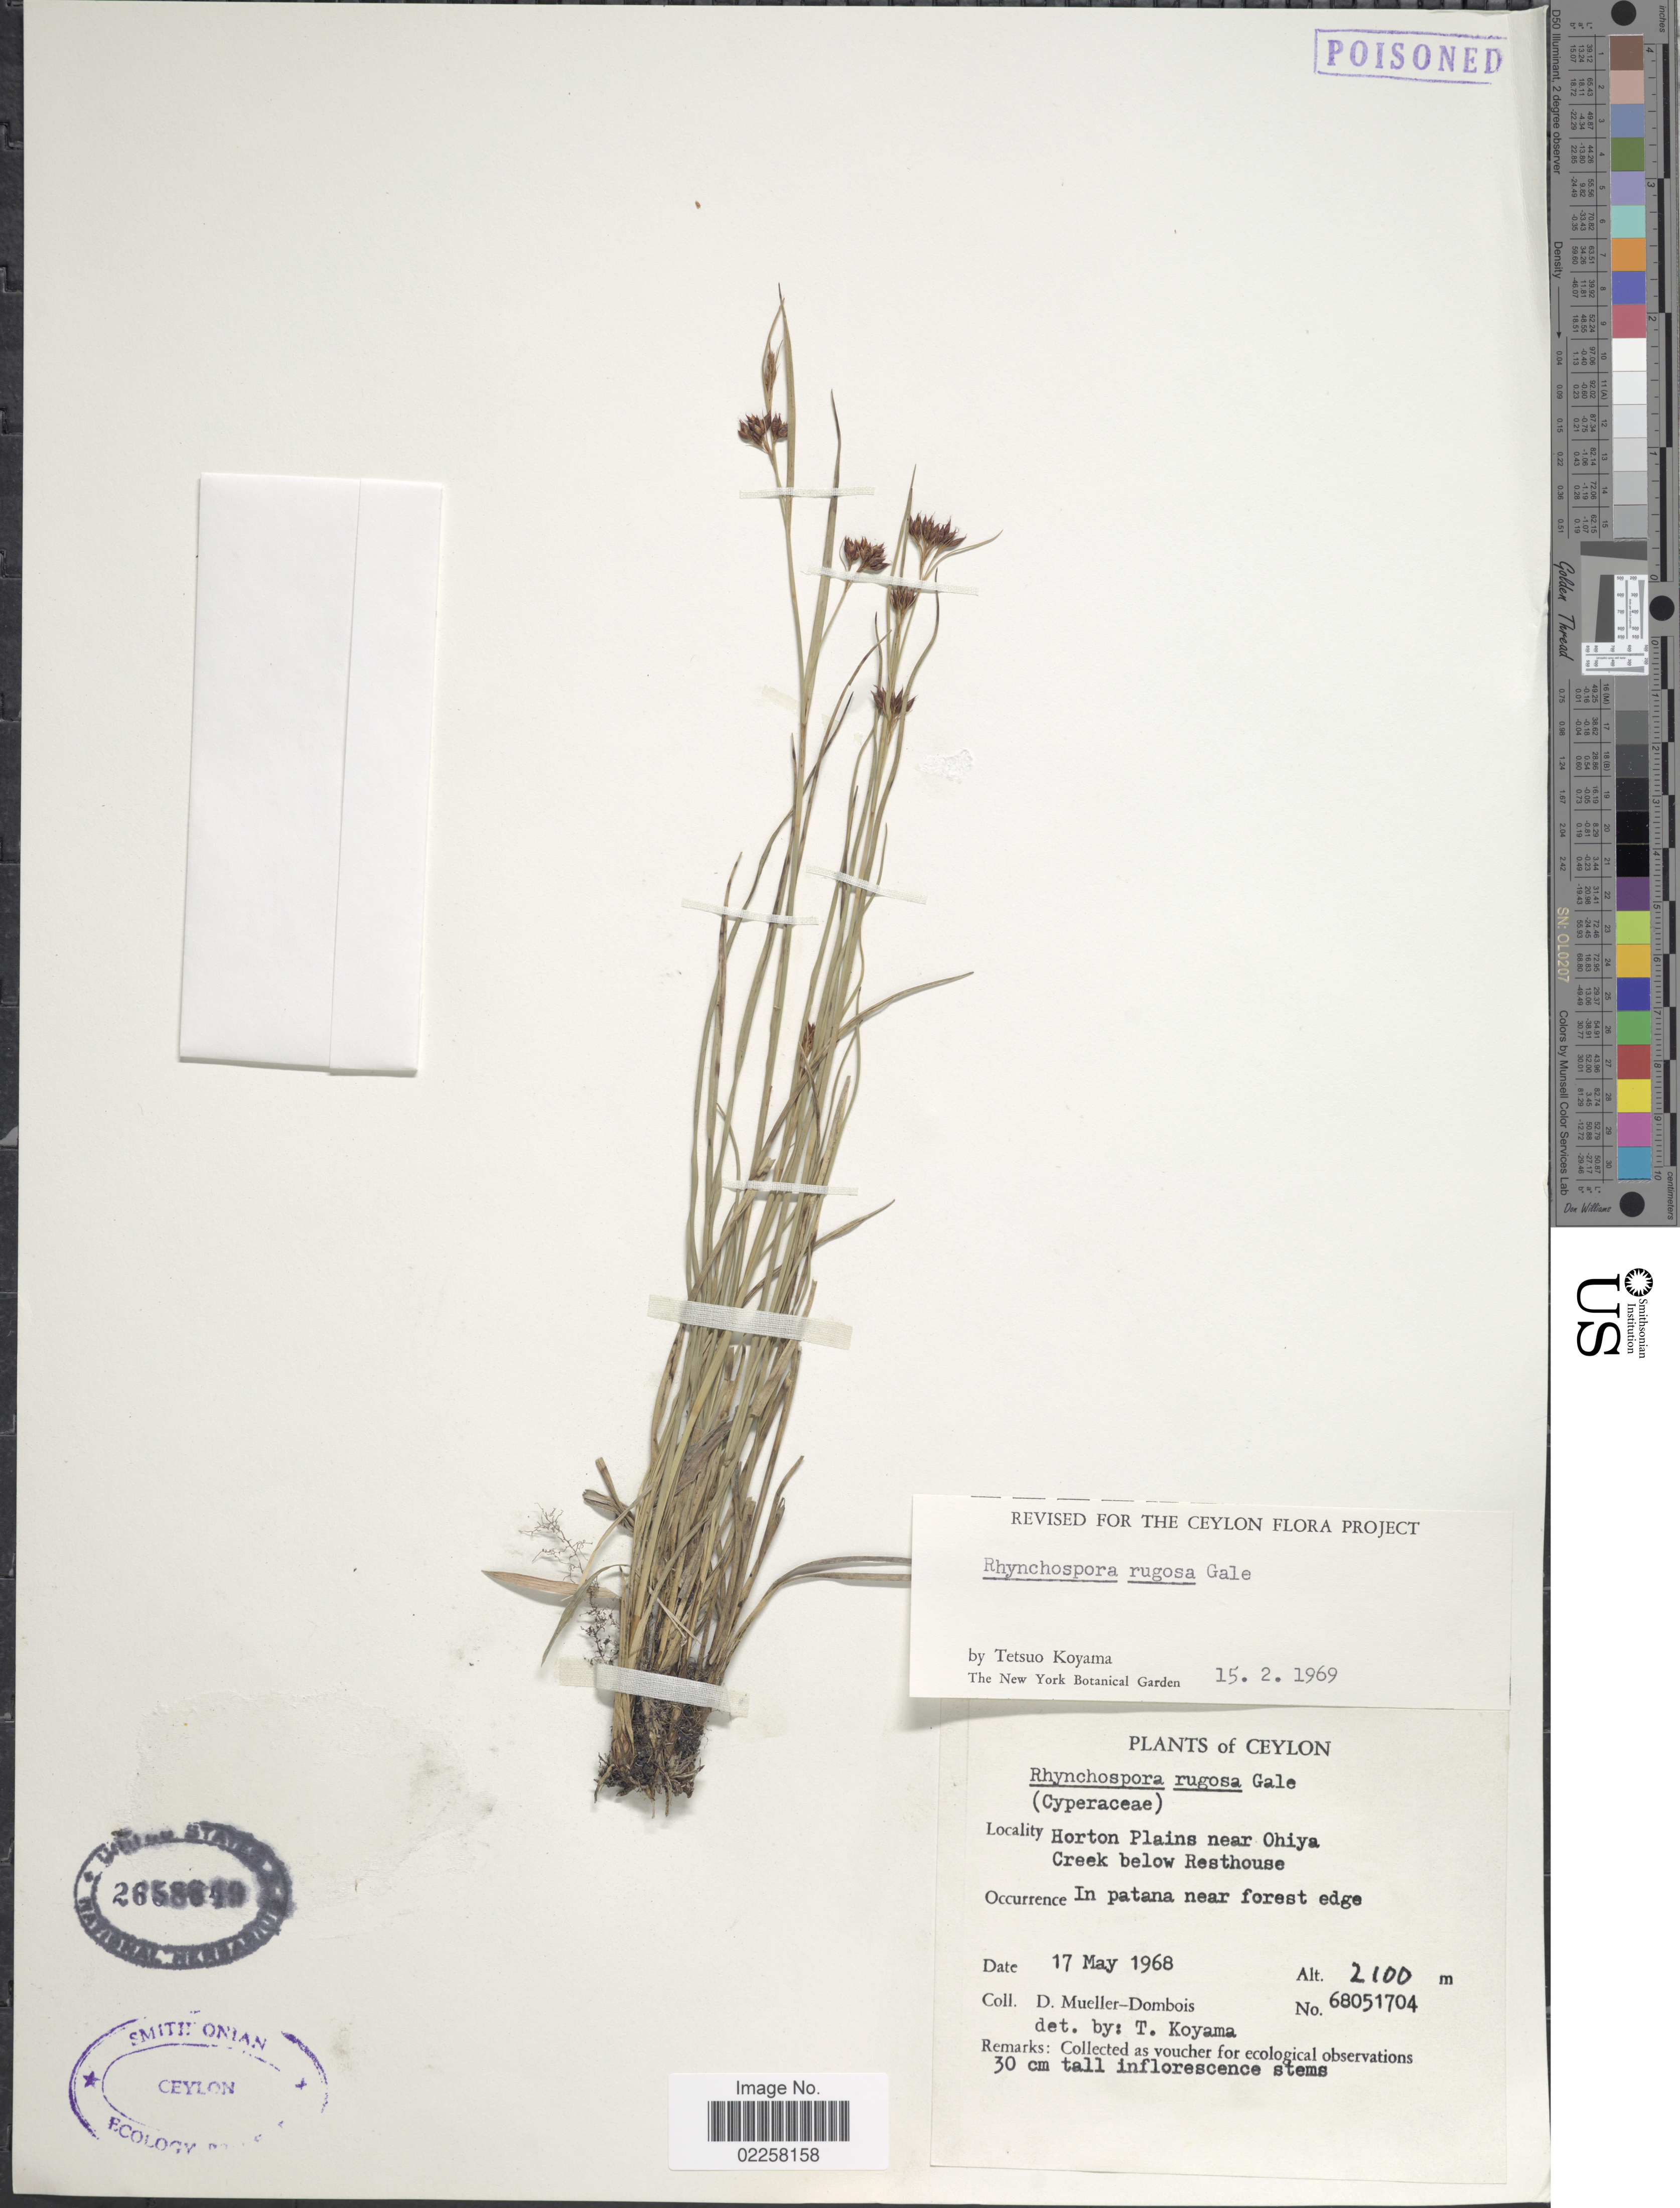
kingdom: Plantae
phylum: Tracheophyta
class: Liliopsida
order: Poales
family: Cyperaceae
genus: Rhynchospora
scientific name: Rhynchospora rugosa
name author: (Vahl) Gale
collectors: D. Mueller-Dombois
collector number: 68051704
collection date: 1968-05-17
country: Sri Lanka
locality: Ceylon. Horton Plains near Ohiya Creek below Resthouse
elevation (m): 2100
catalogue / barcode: US 2658649